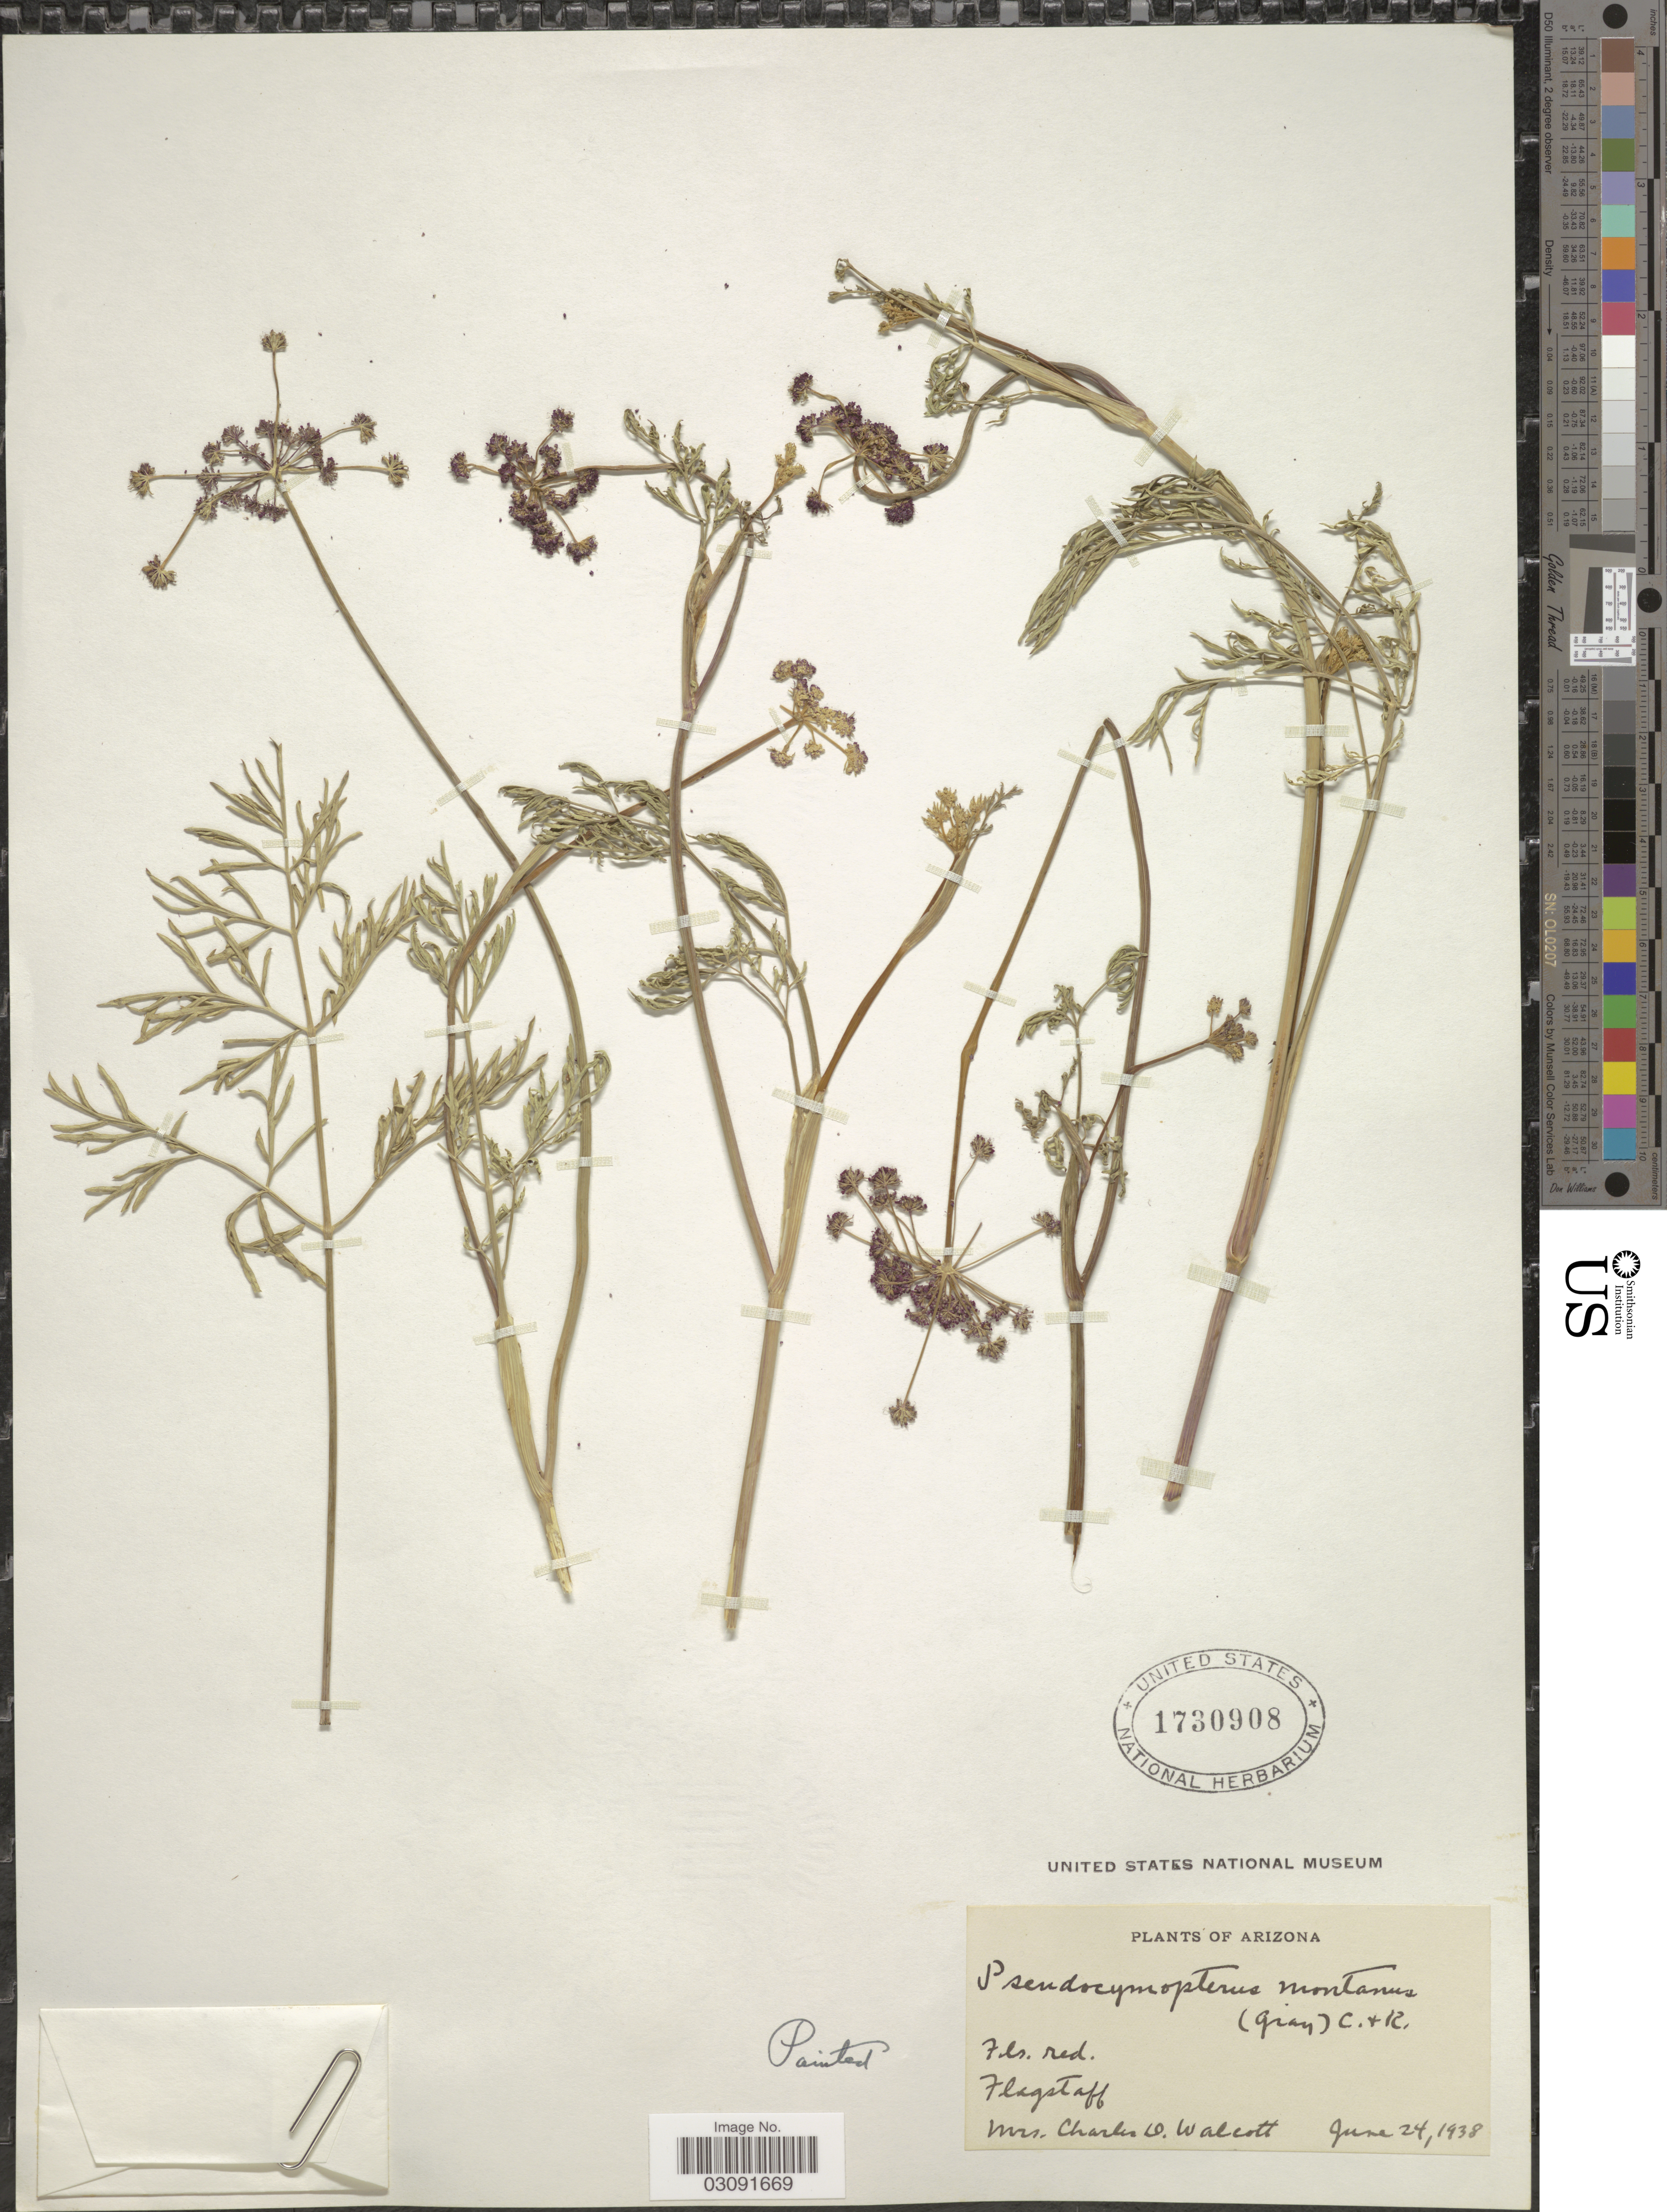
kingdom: Plantae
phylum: Tracheophyta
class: Magnoliopsida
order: Apiales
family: Apiaceae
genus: Pseudocymopterus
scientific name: Pseudocymopterus montanus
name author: (A. Gray) J.M. Coult. & Rose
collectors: C. Walcott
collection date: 1938-06-24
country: United States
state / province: Arizona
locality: Flagstaff.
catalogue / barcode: US 1730908